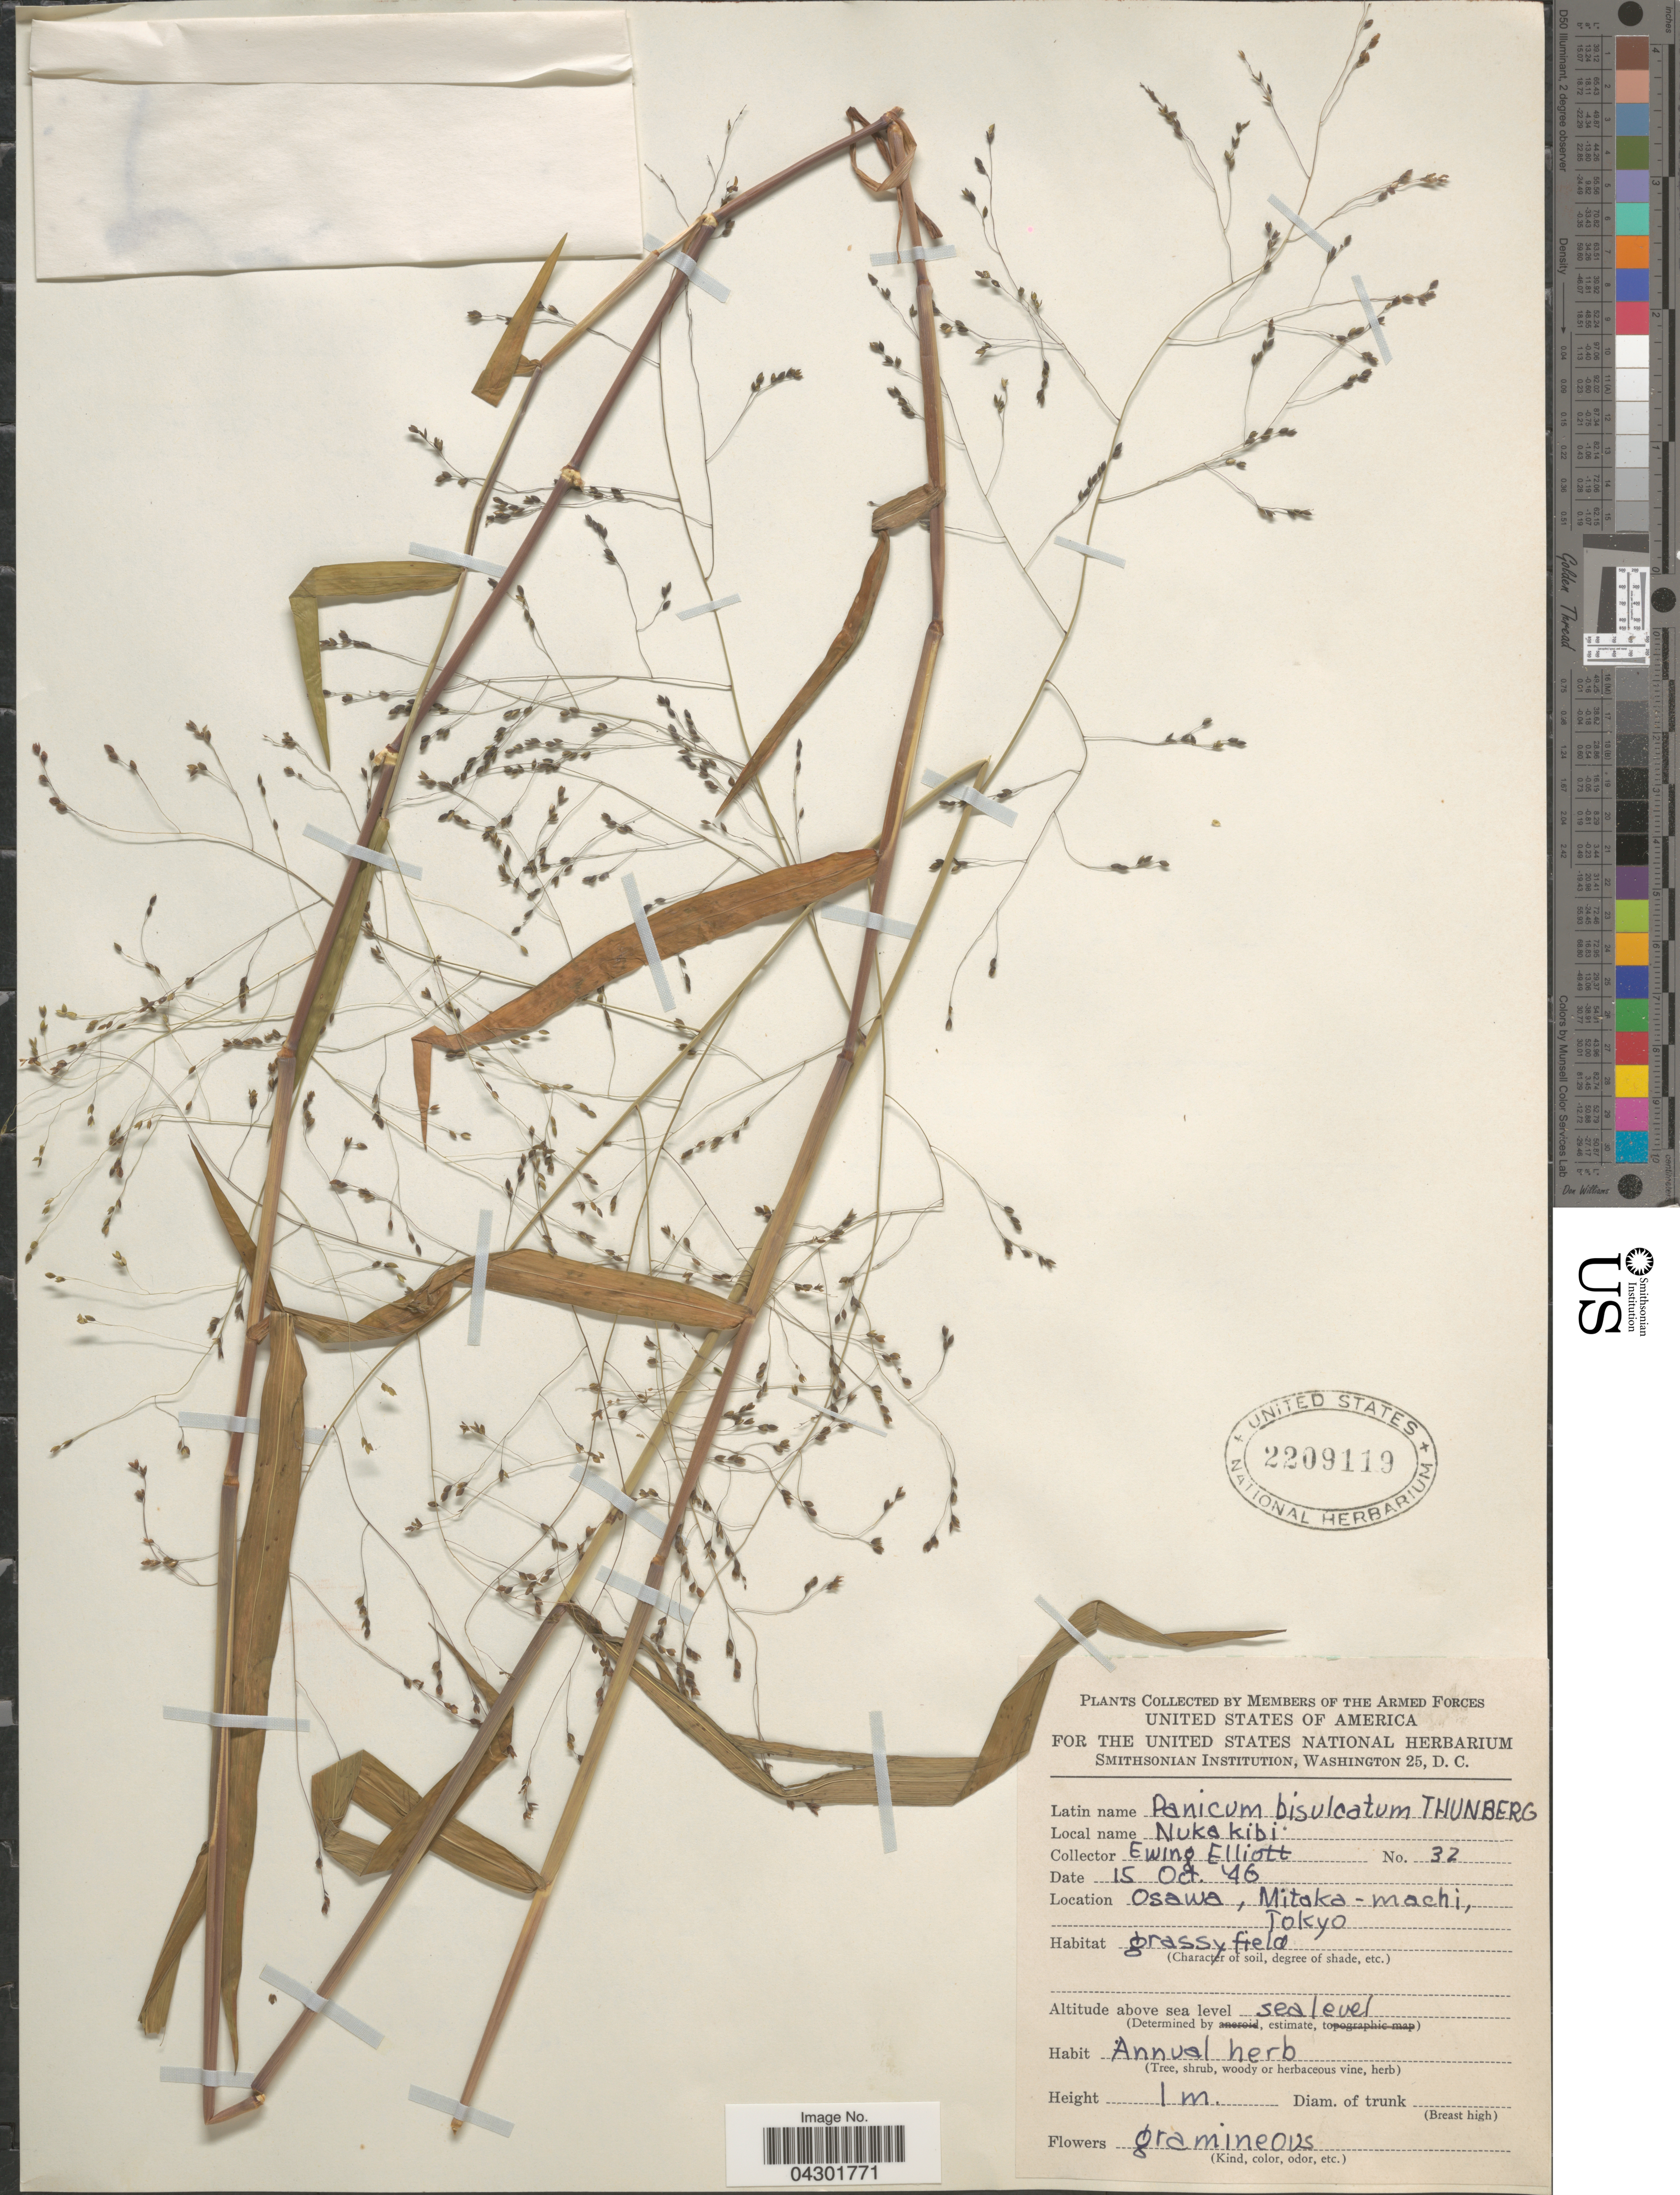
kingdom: Plantae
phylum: Tracheophyta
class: Liliopsida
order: Poales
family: Poaceae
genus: Panicum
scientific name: Panicum bisulcatum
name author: Thunb.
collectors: E. Elliott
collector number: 32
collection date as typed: Transcribed d/m/y: 15/10/46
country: Japan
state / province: Tokyo, Federal City of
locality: Osawa, Mitaka-machi, Tokyo.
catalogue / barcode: US 2209119